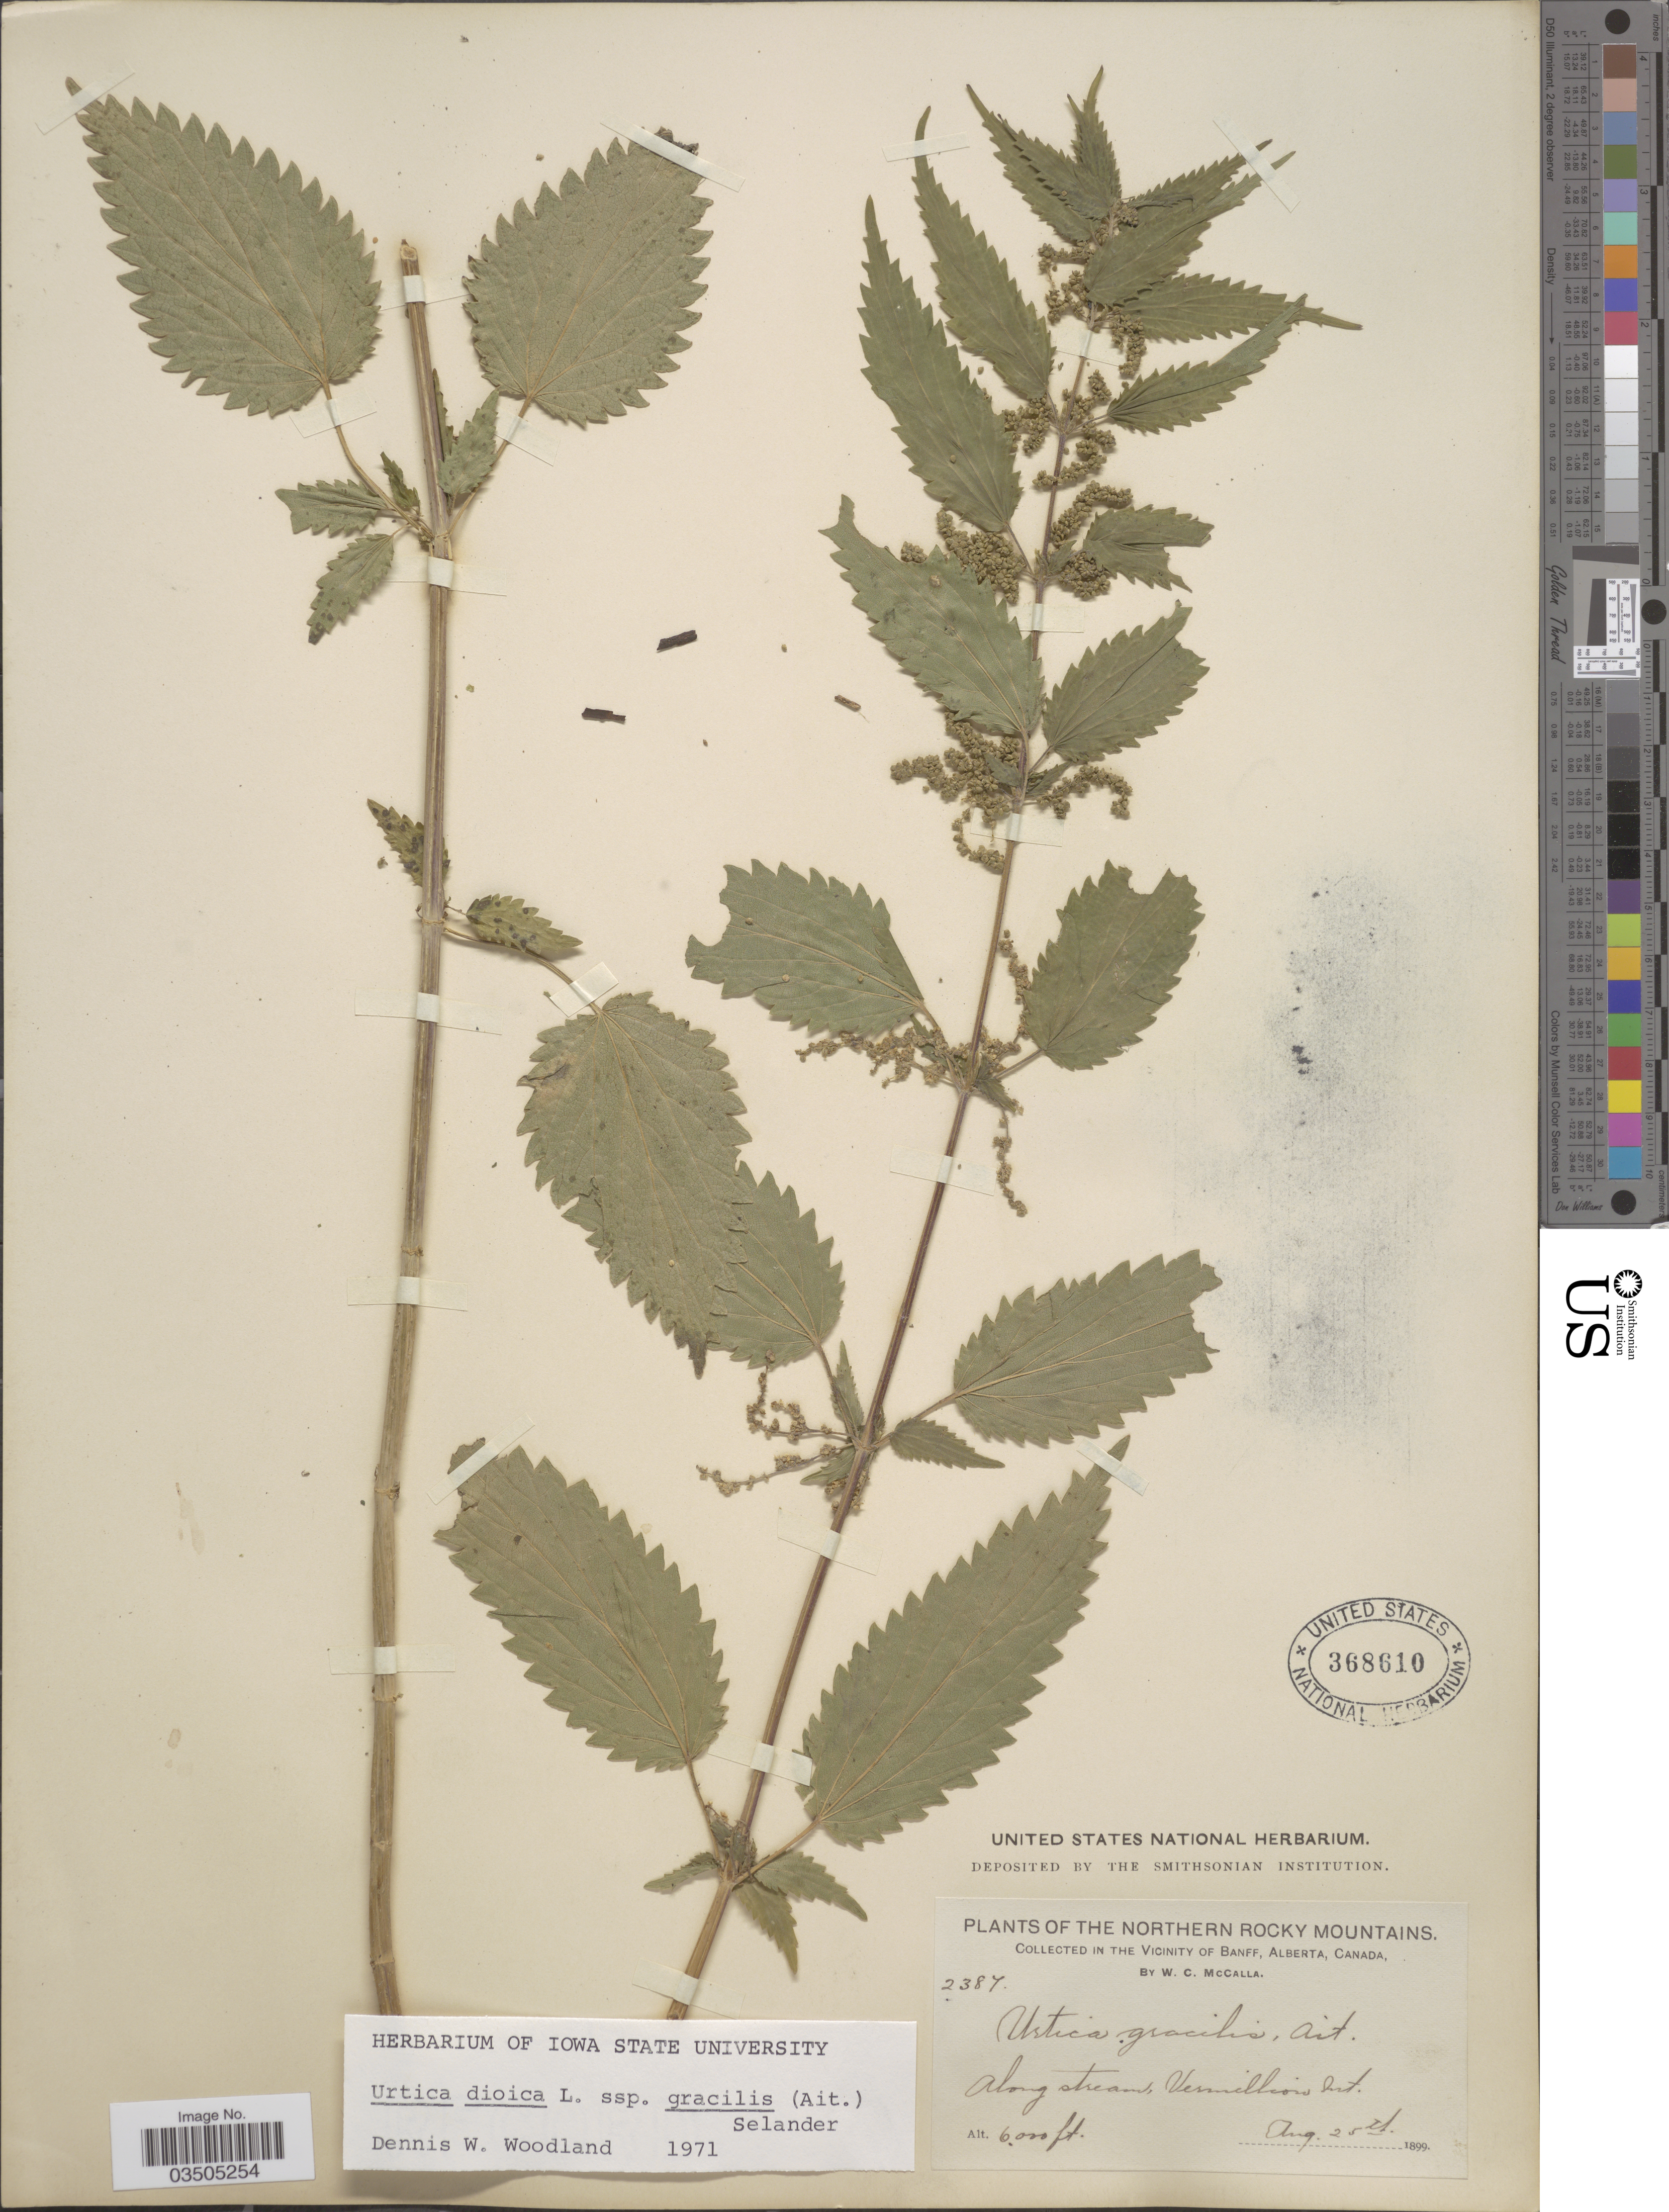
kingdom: Plantae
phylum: Tracheophyta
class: Magnoliopsida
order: Rosales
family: Urticaceae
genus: Urtica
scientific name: Urtica dioica subsp. gracilis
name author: L.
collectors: W. McCalla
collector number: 2387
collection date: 1899-08-25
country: Canada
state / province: Alberta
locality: Northern Rocky Mountains. Vicinity of Banff. Along streams, Vermillion Mt.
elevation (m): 1829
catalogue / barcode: US 368610